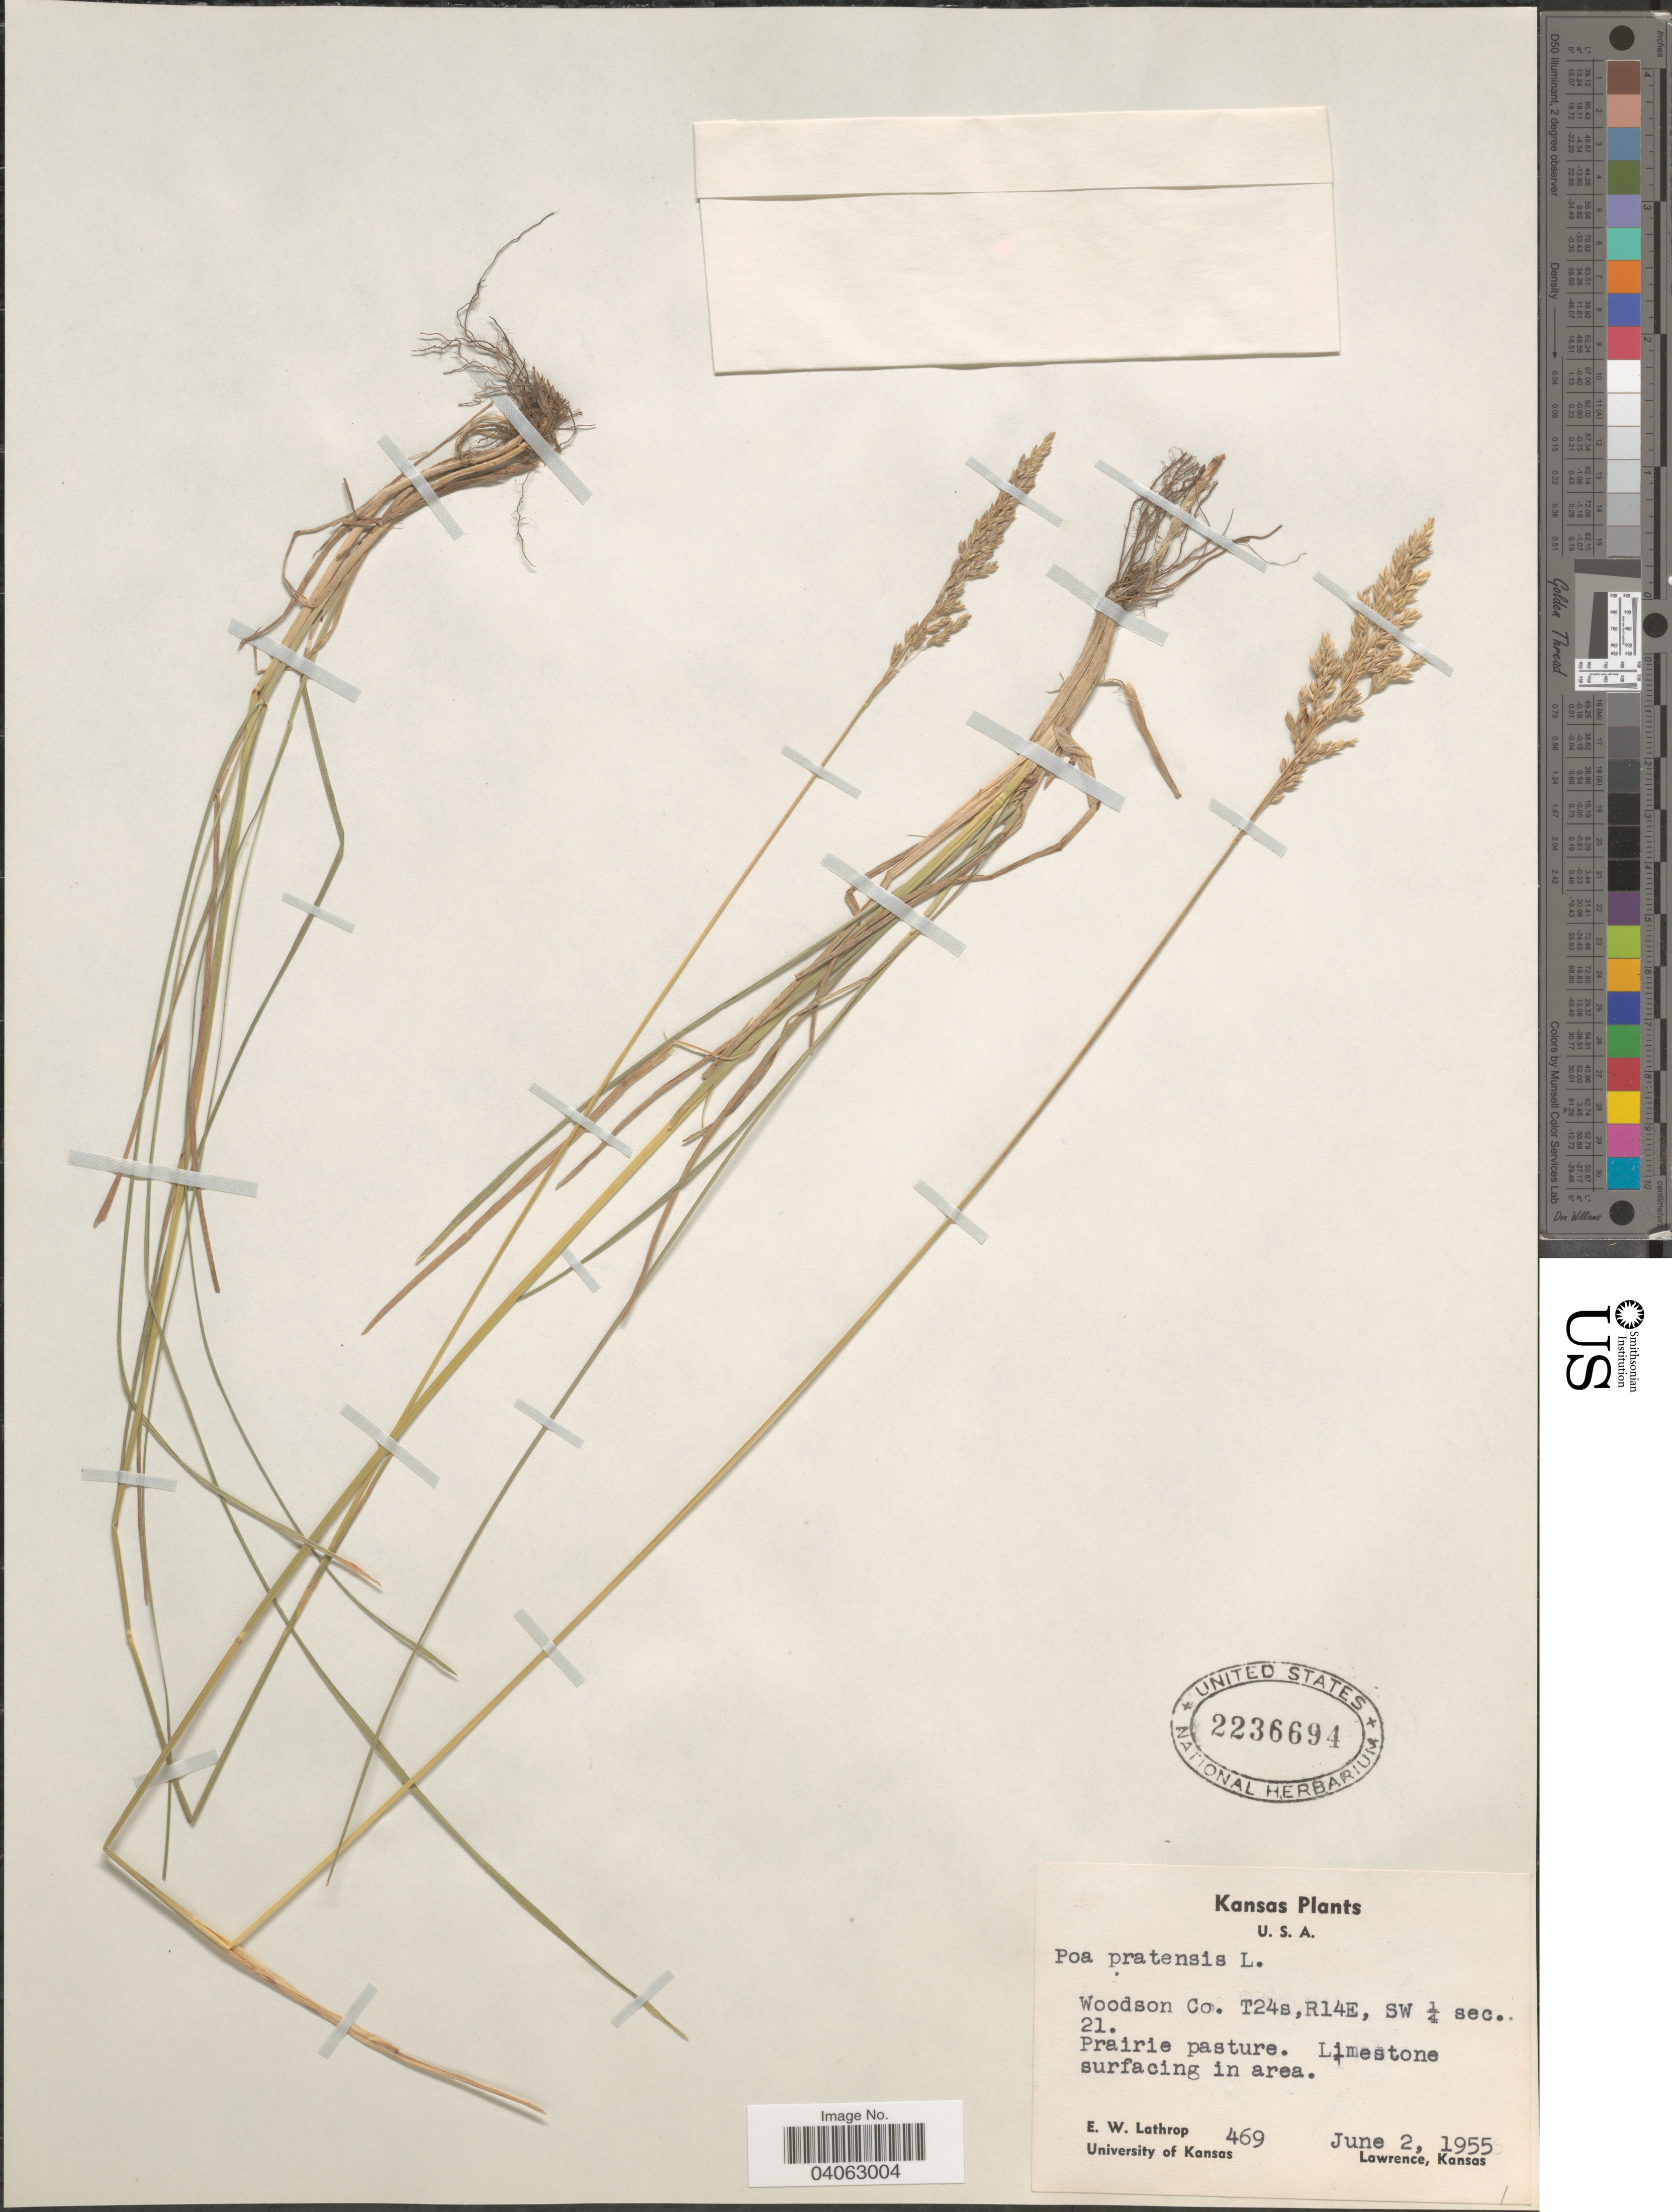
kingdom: Plantae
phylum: Tracheophyta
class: Liliopsida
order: Poales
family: Poaceae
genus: Poa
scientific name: Poa pratensis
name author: L.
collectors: E. W. Lathrop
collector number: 469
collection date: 1955-06-02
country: United States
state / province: Kansas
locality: Woodson Co. T24s, R14E, SW ¼ sec. 21.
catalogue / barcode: US 2236694